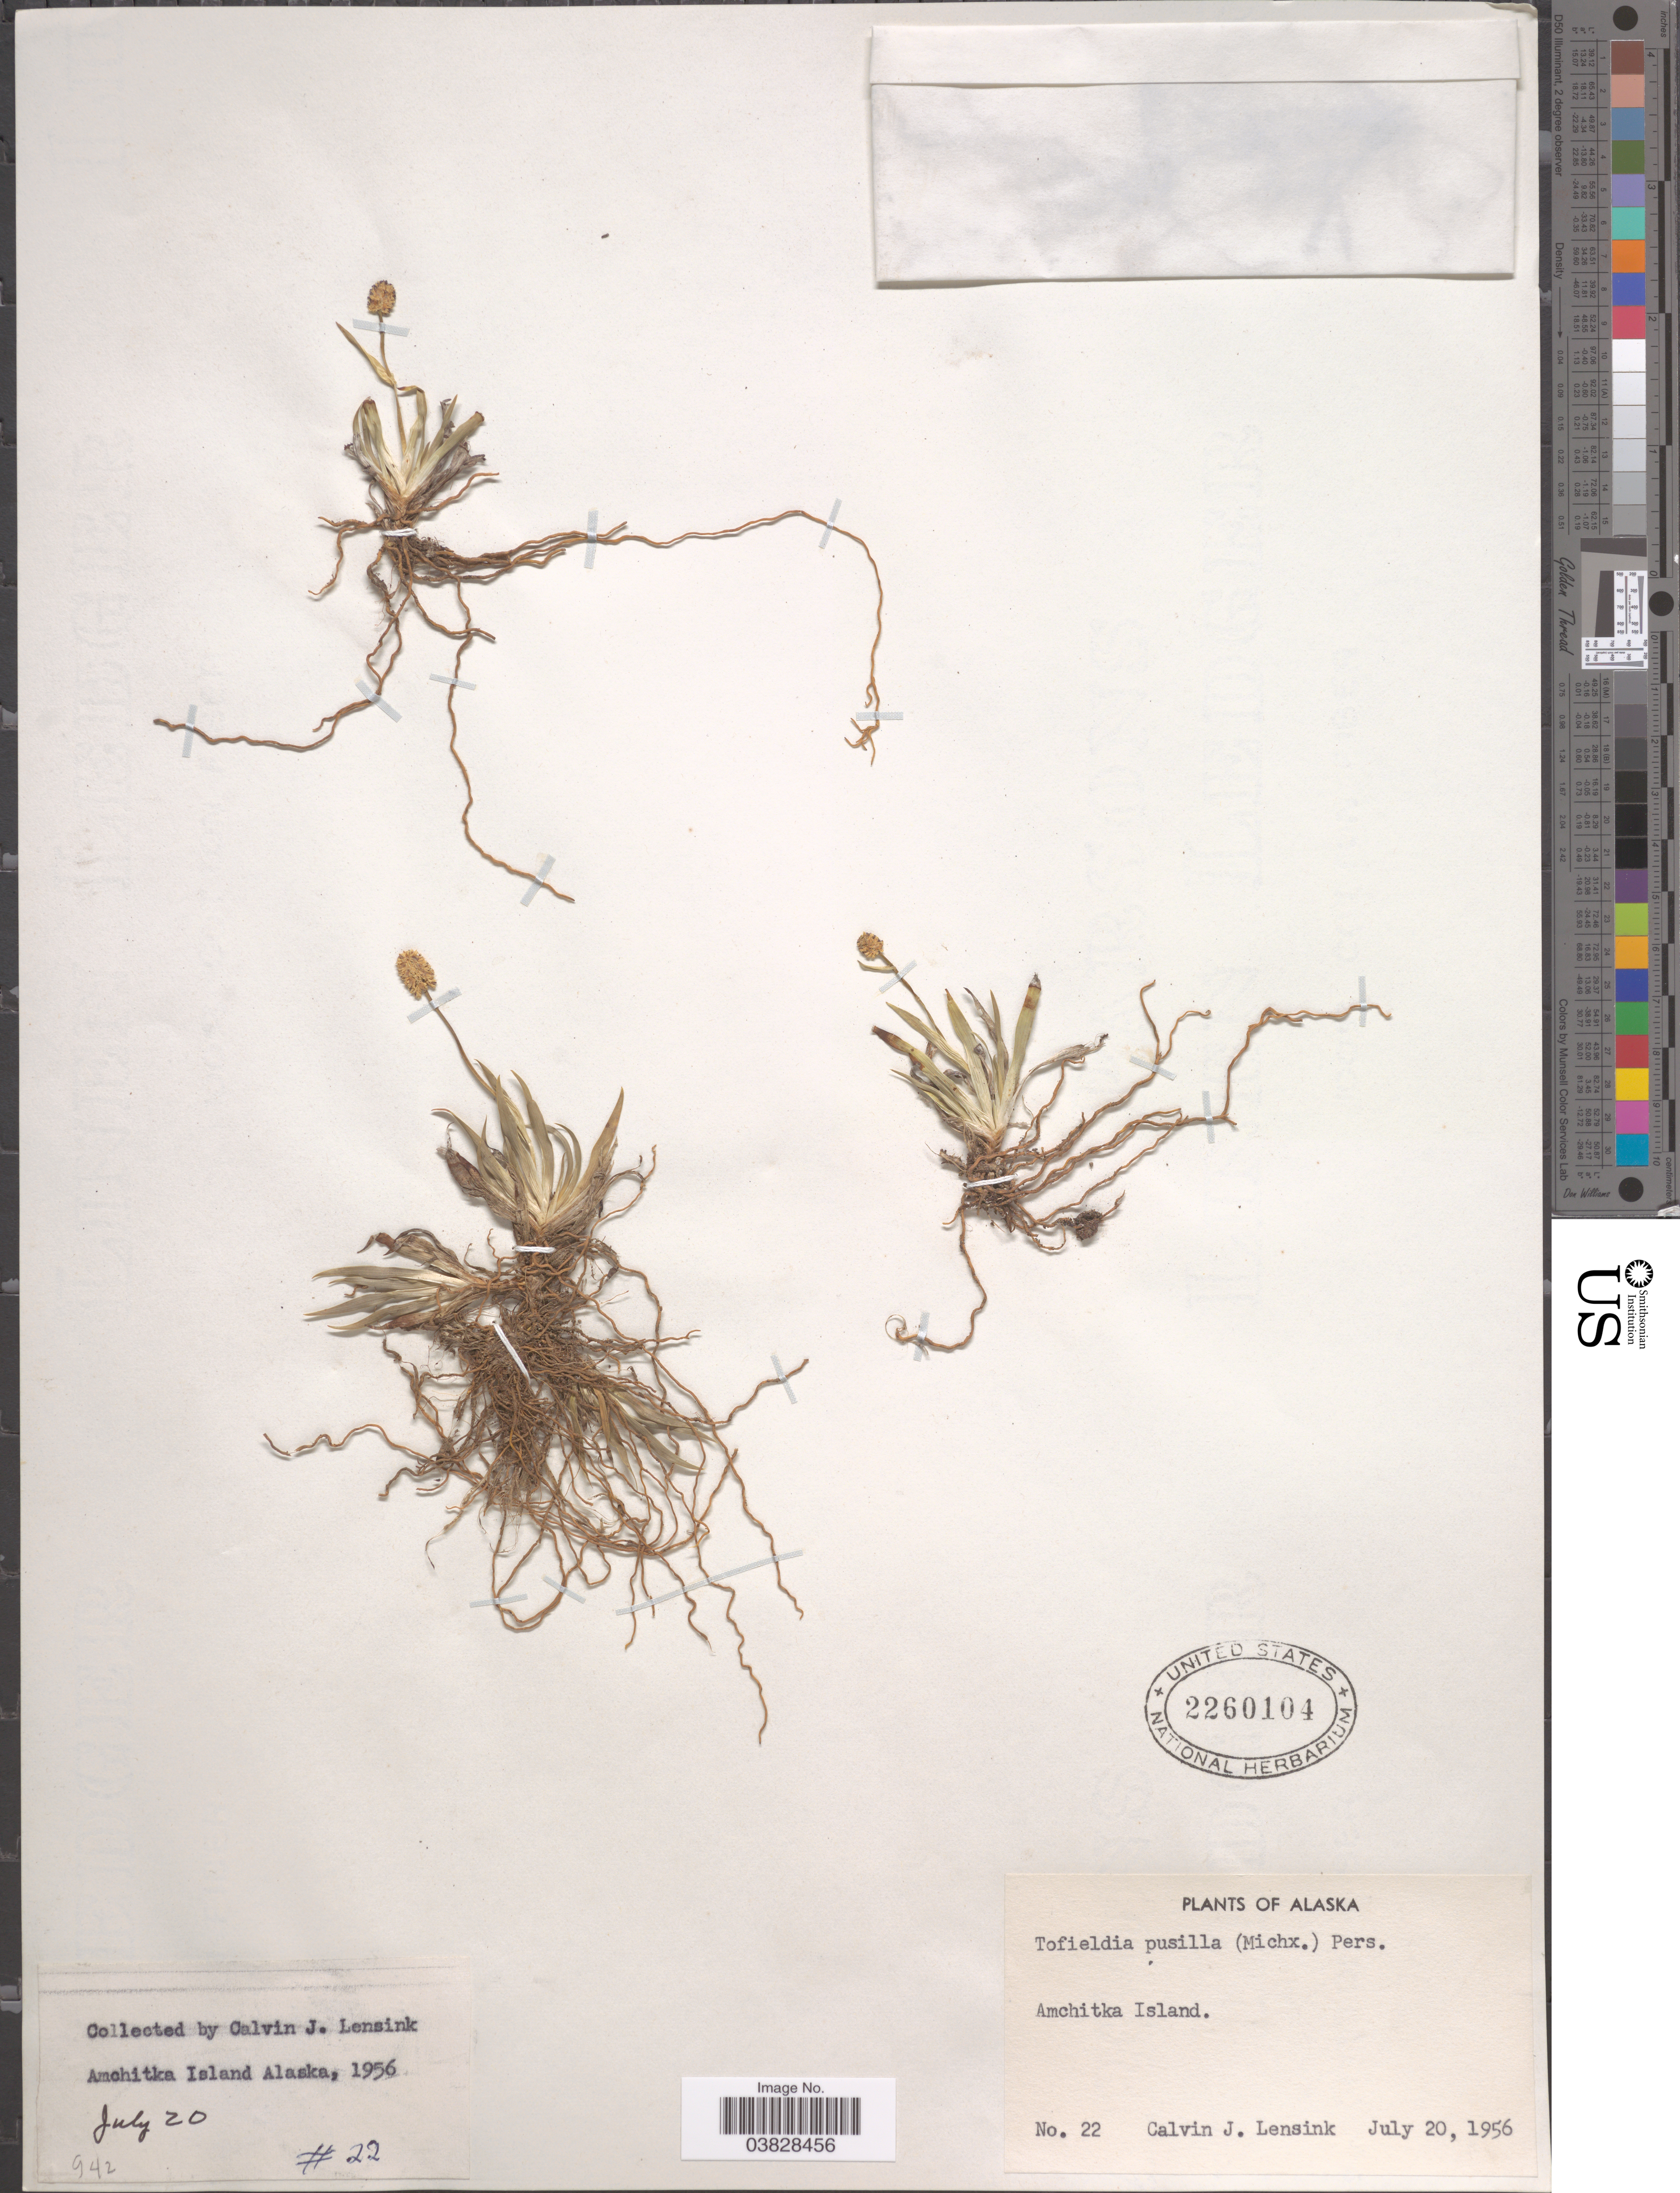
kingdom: Plantae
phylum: Tracheophyta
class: Liliopsida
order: Alismatales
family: Tofieldiaceae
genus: Tofieldia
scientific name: Tofieldia pusilla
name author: (Michx.) Pers.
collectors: C. Lensink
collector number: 22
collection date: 1956-07-20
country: United States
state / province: Alaska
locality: Amchitka Island.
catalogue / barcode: US 2260104